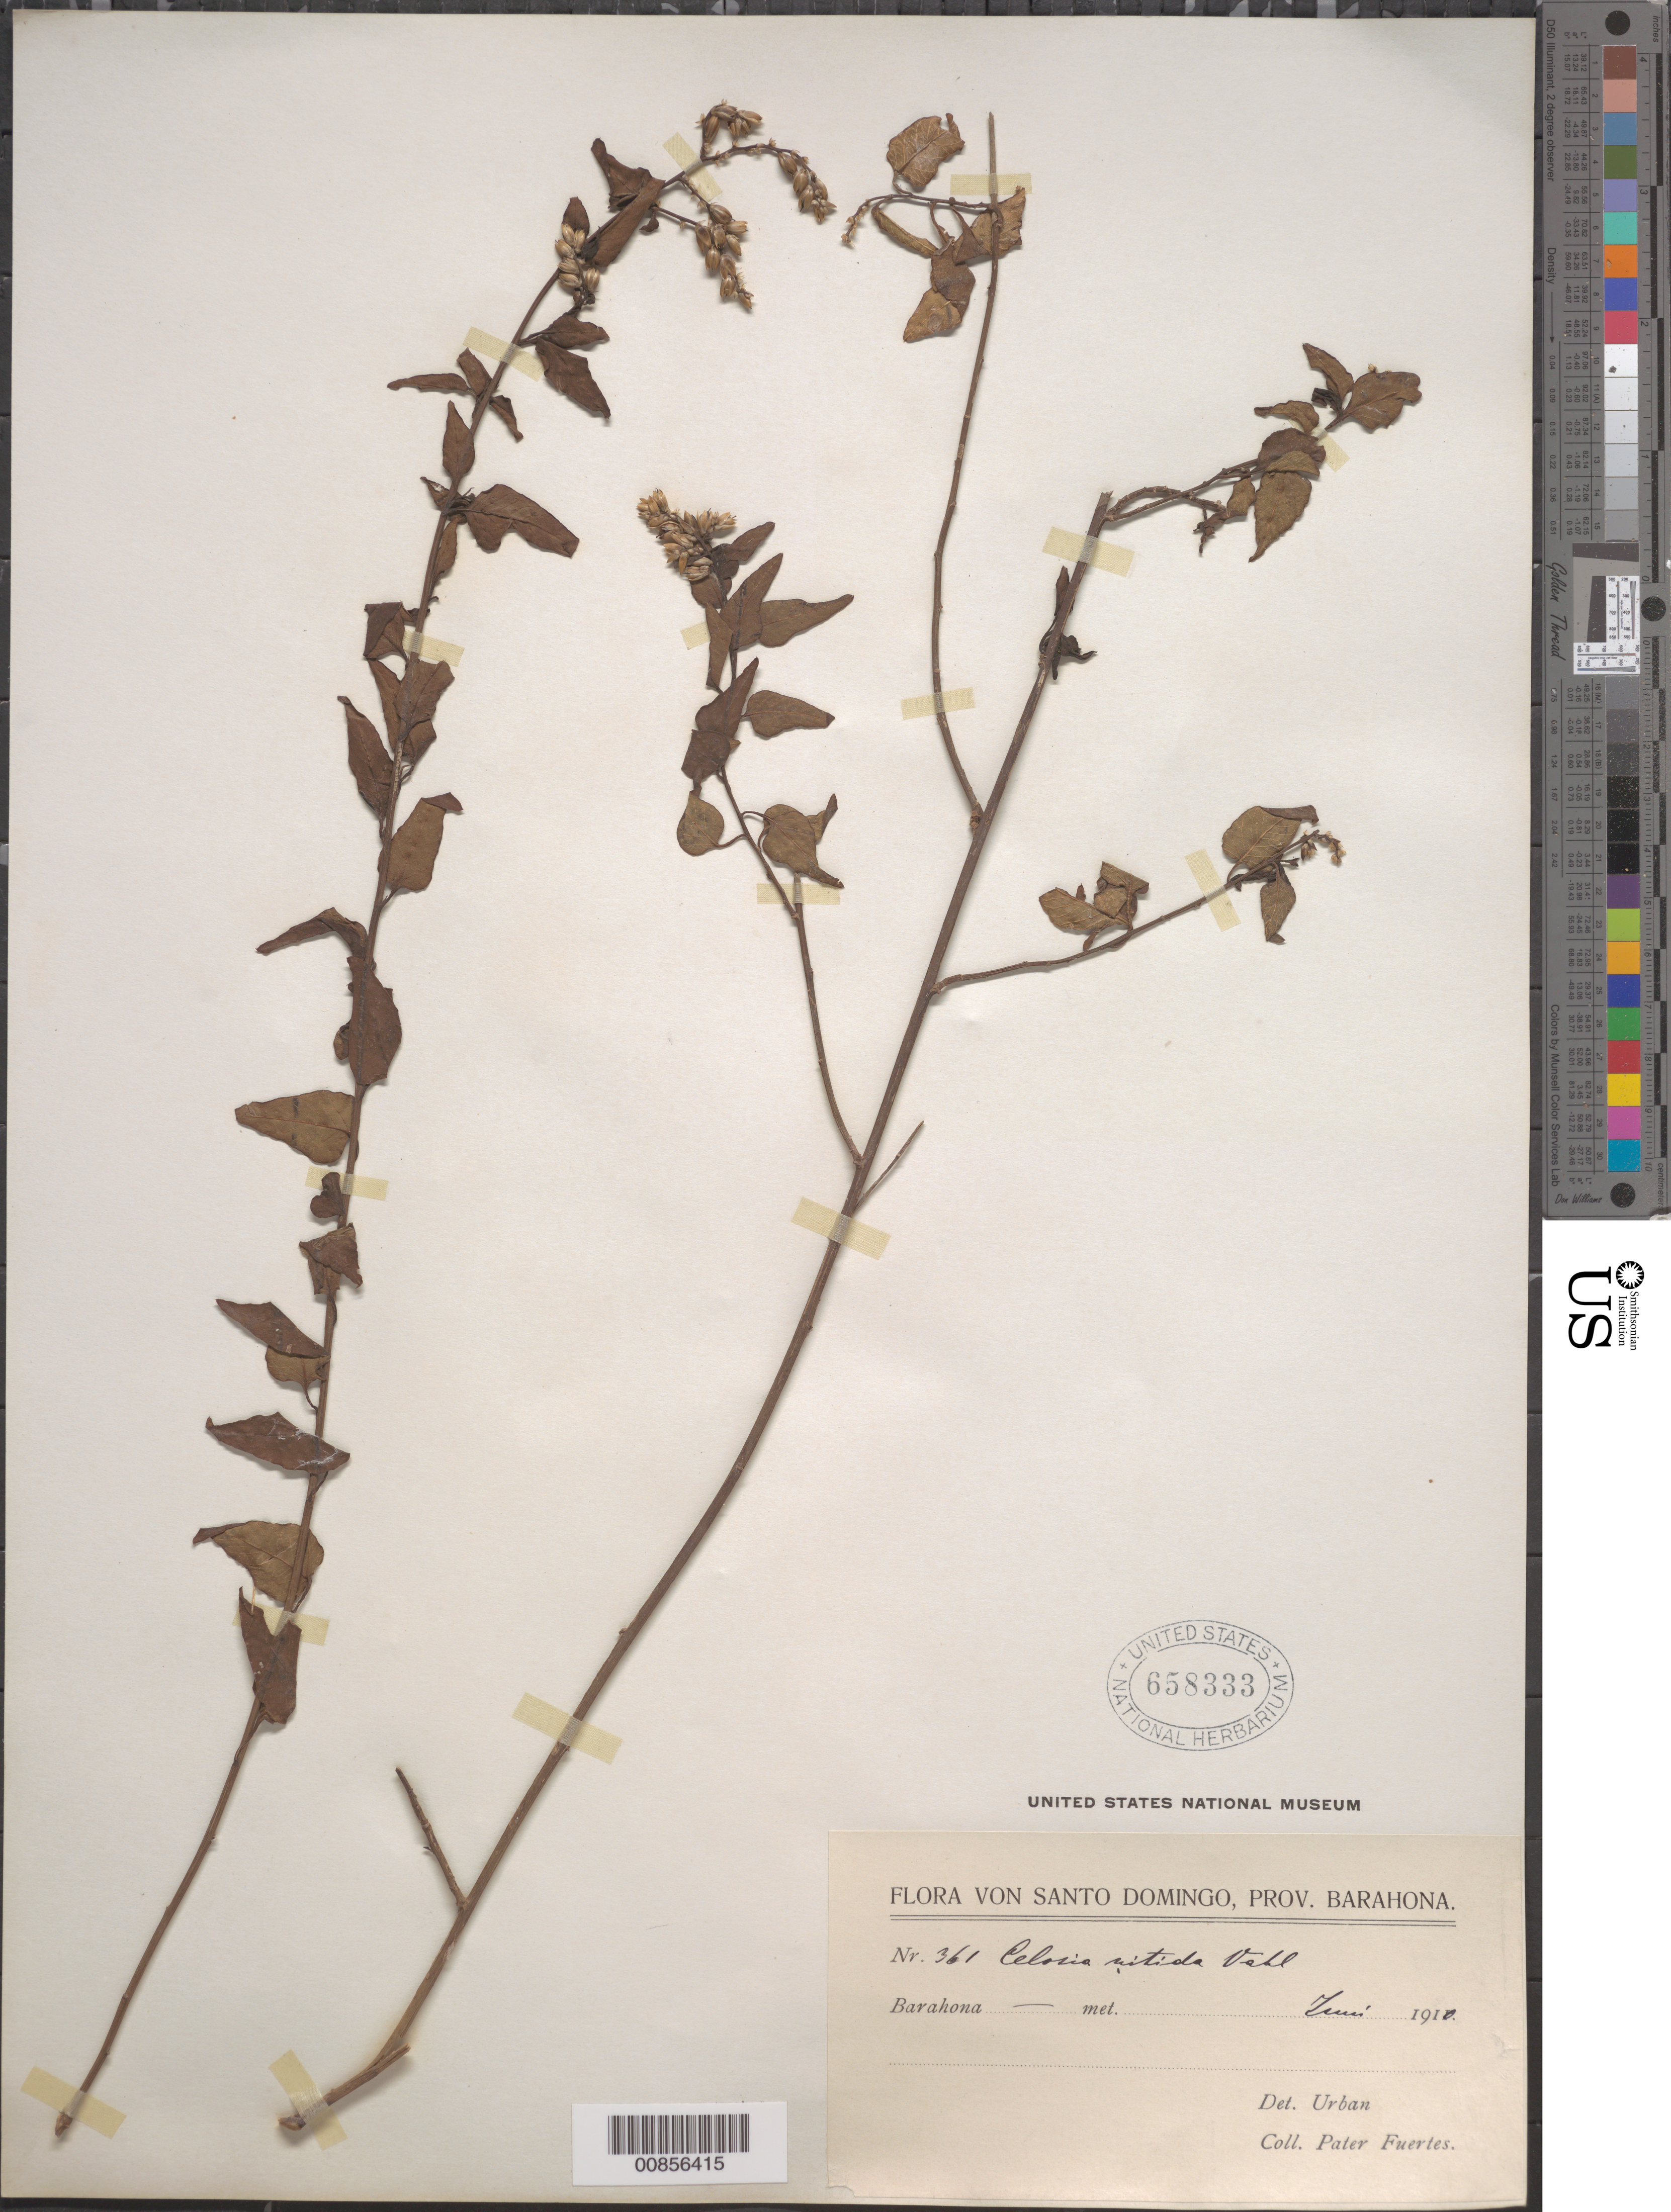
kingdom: Plantae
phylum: Tracheophyta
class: Magnoliopsida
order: Caryophyllales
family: Amaranthaceae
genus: Celosia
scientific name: Celosia nitida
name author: Vahl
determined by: Urban, Ignatz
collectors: M. D. Fuertes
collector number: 361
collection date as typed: Jun 1910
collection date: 1910-06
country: Dominican Republic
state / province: Barahona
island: Hispaniola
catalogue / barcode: US 658333